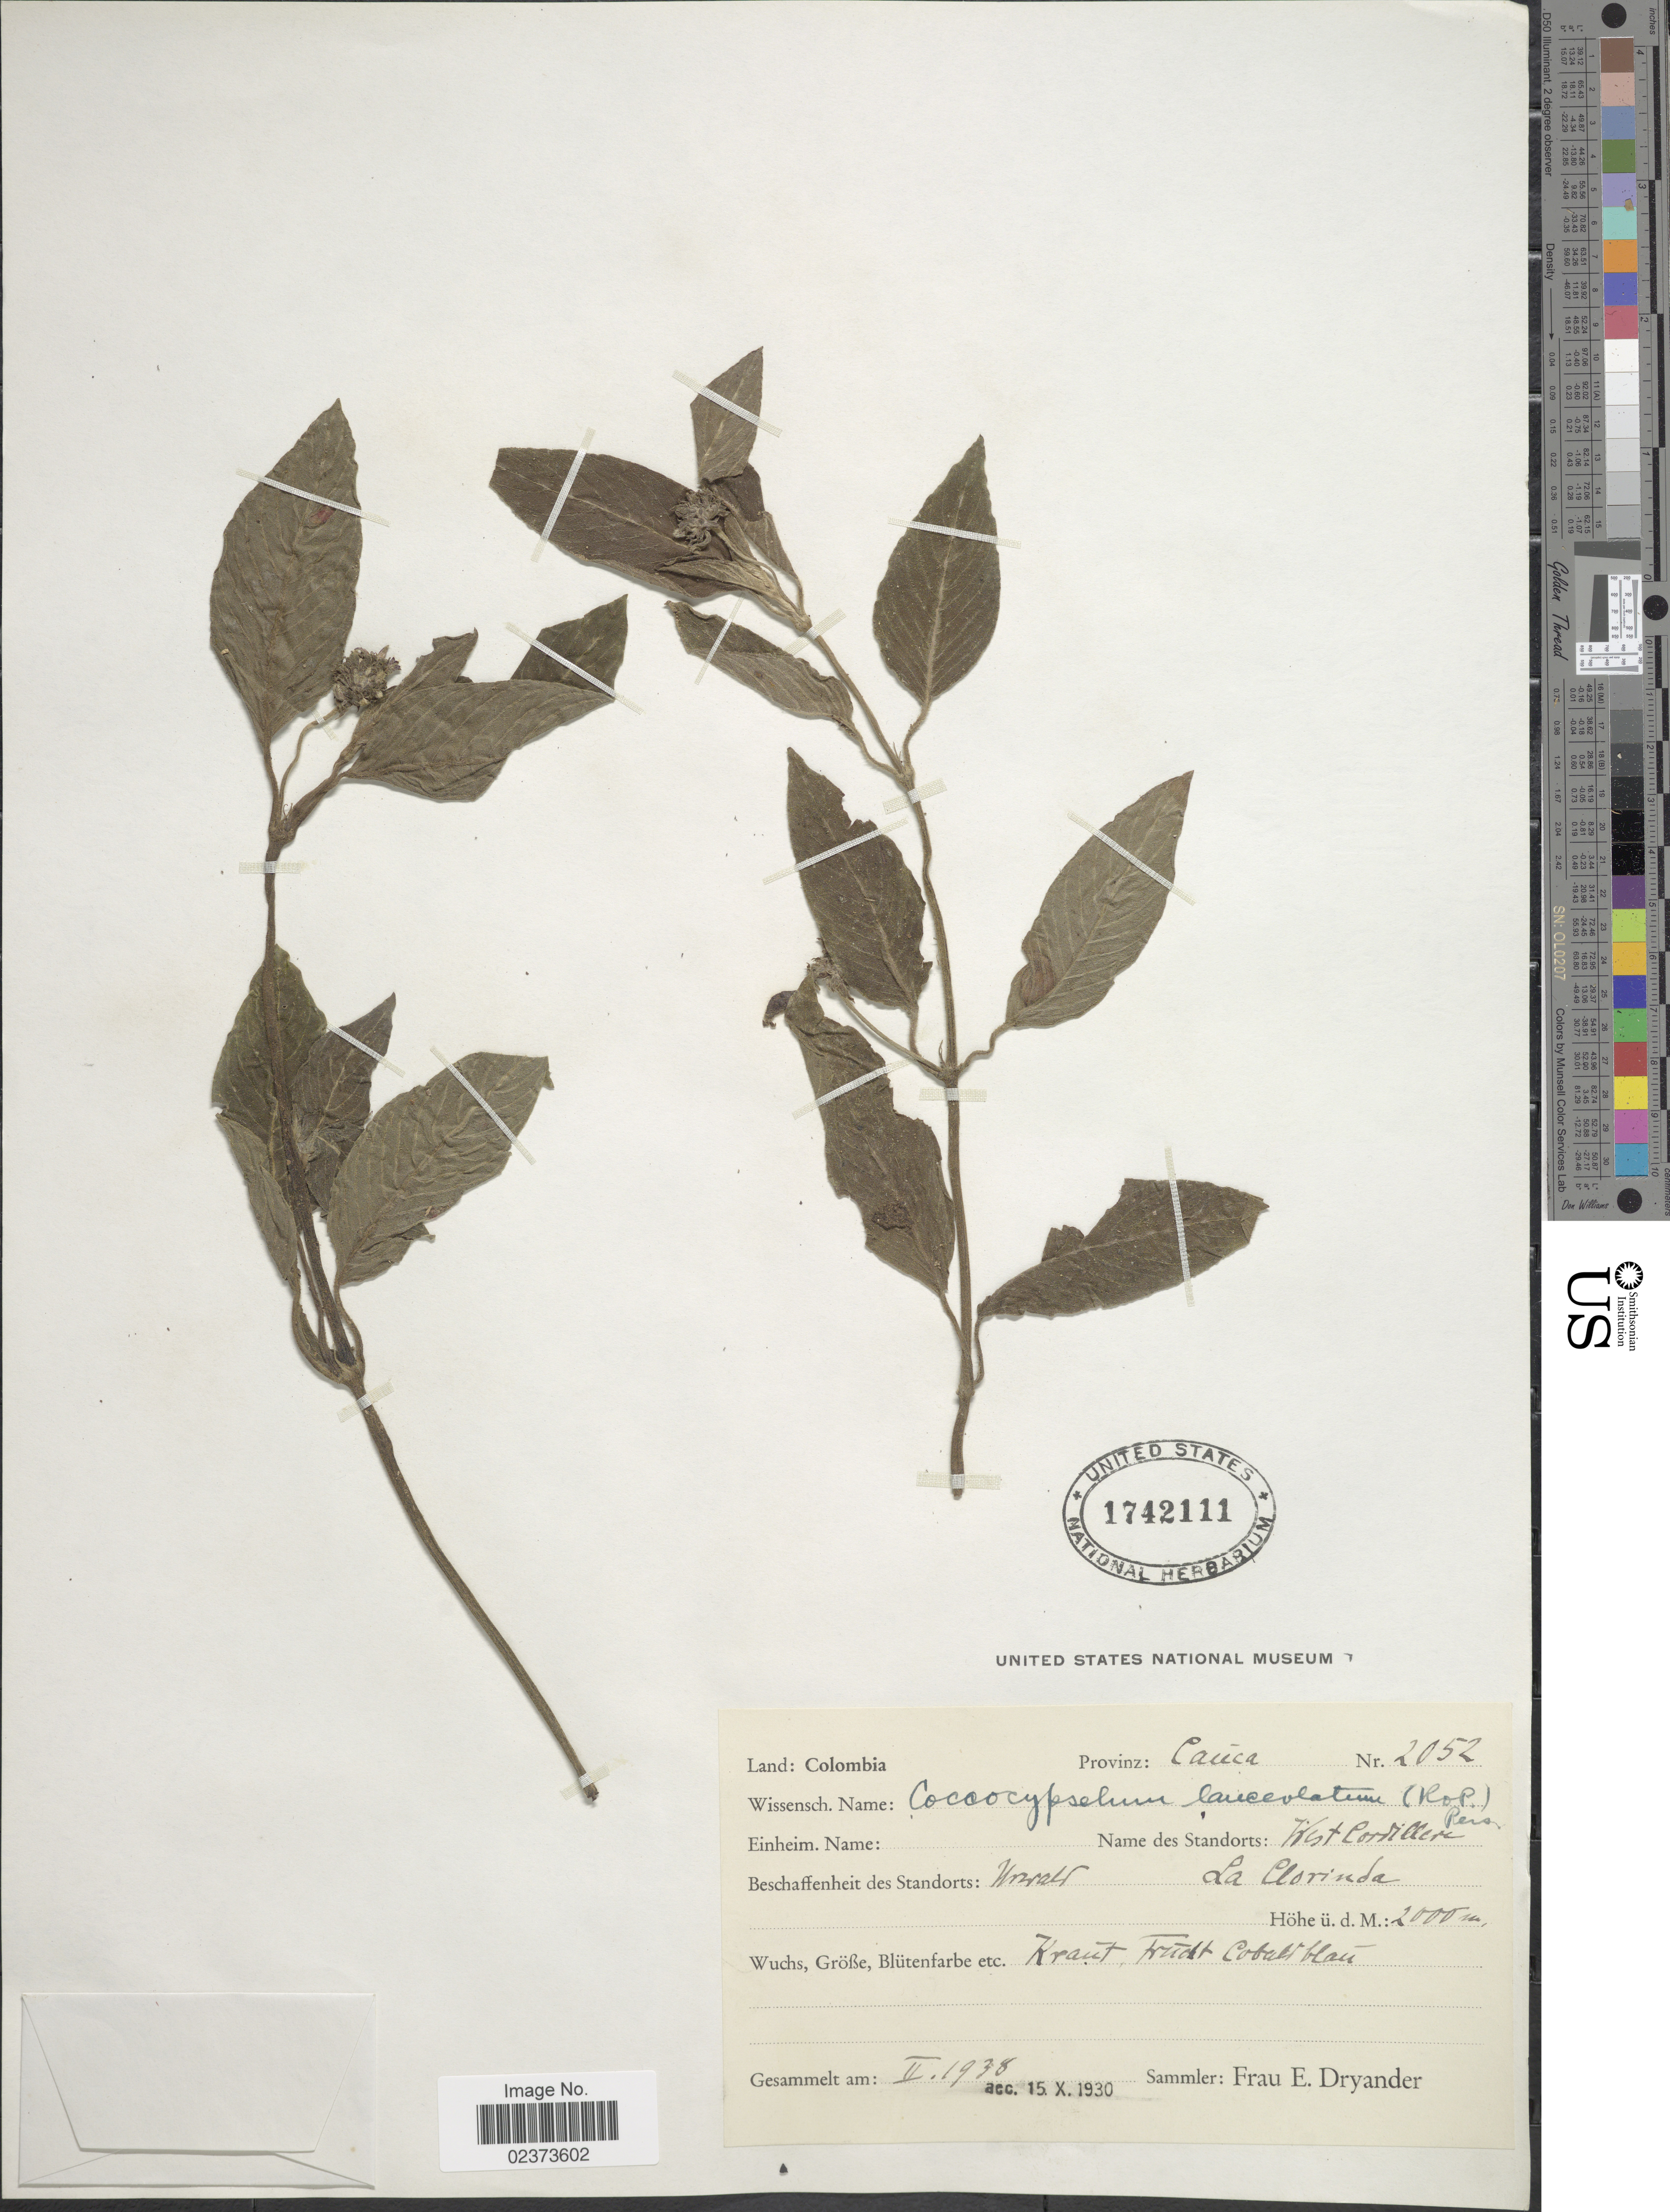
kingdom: Plantae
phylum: Tracheophyta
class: Magnoliopsida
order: Gentianales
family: Rubiaceae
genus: Coccocypselum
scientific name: Coccocypselum lanceolatum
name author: (Ruiz & Pav.) Pers.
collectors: F. Dryander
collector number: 2052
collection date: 1938-02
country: Colombia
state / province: Cauca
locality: West Cordillera, La Clorinda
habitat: Urwald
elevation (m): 2000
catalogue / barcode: US 1742111